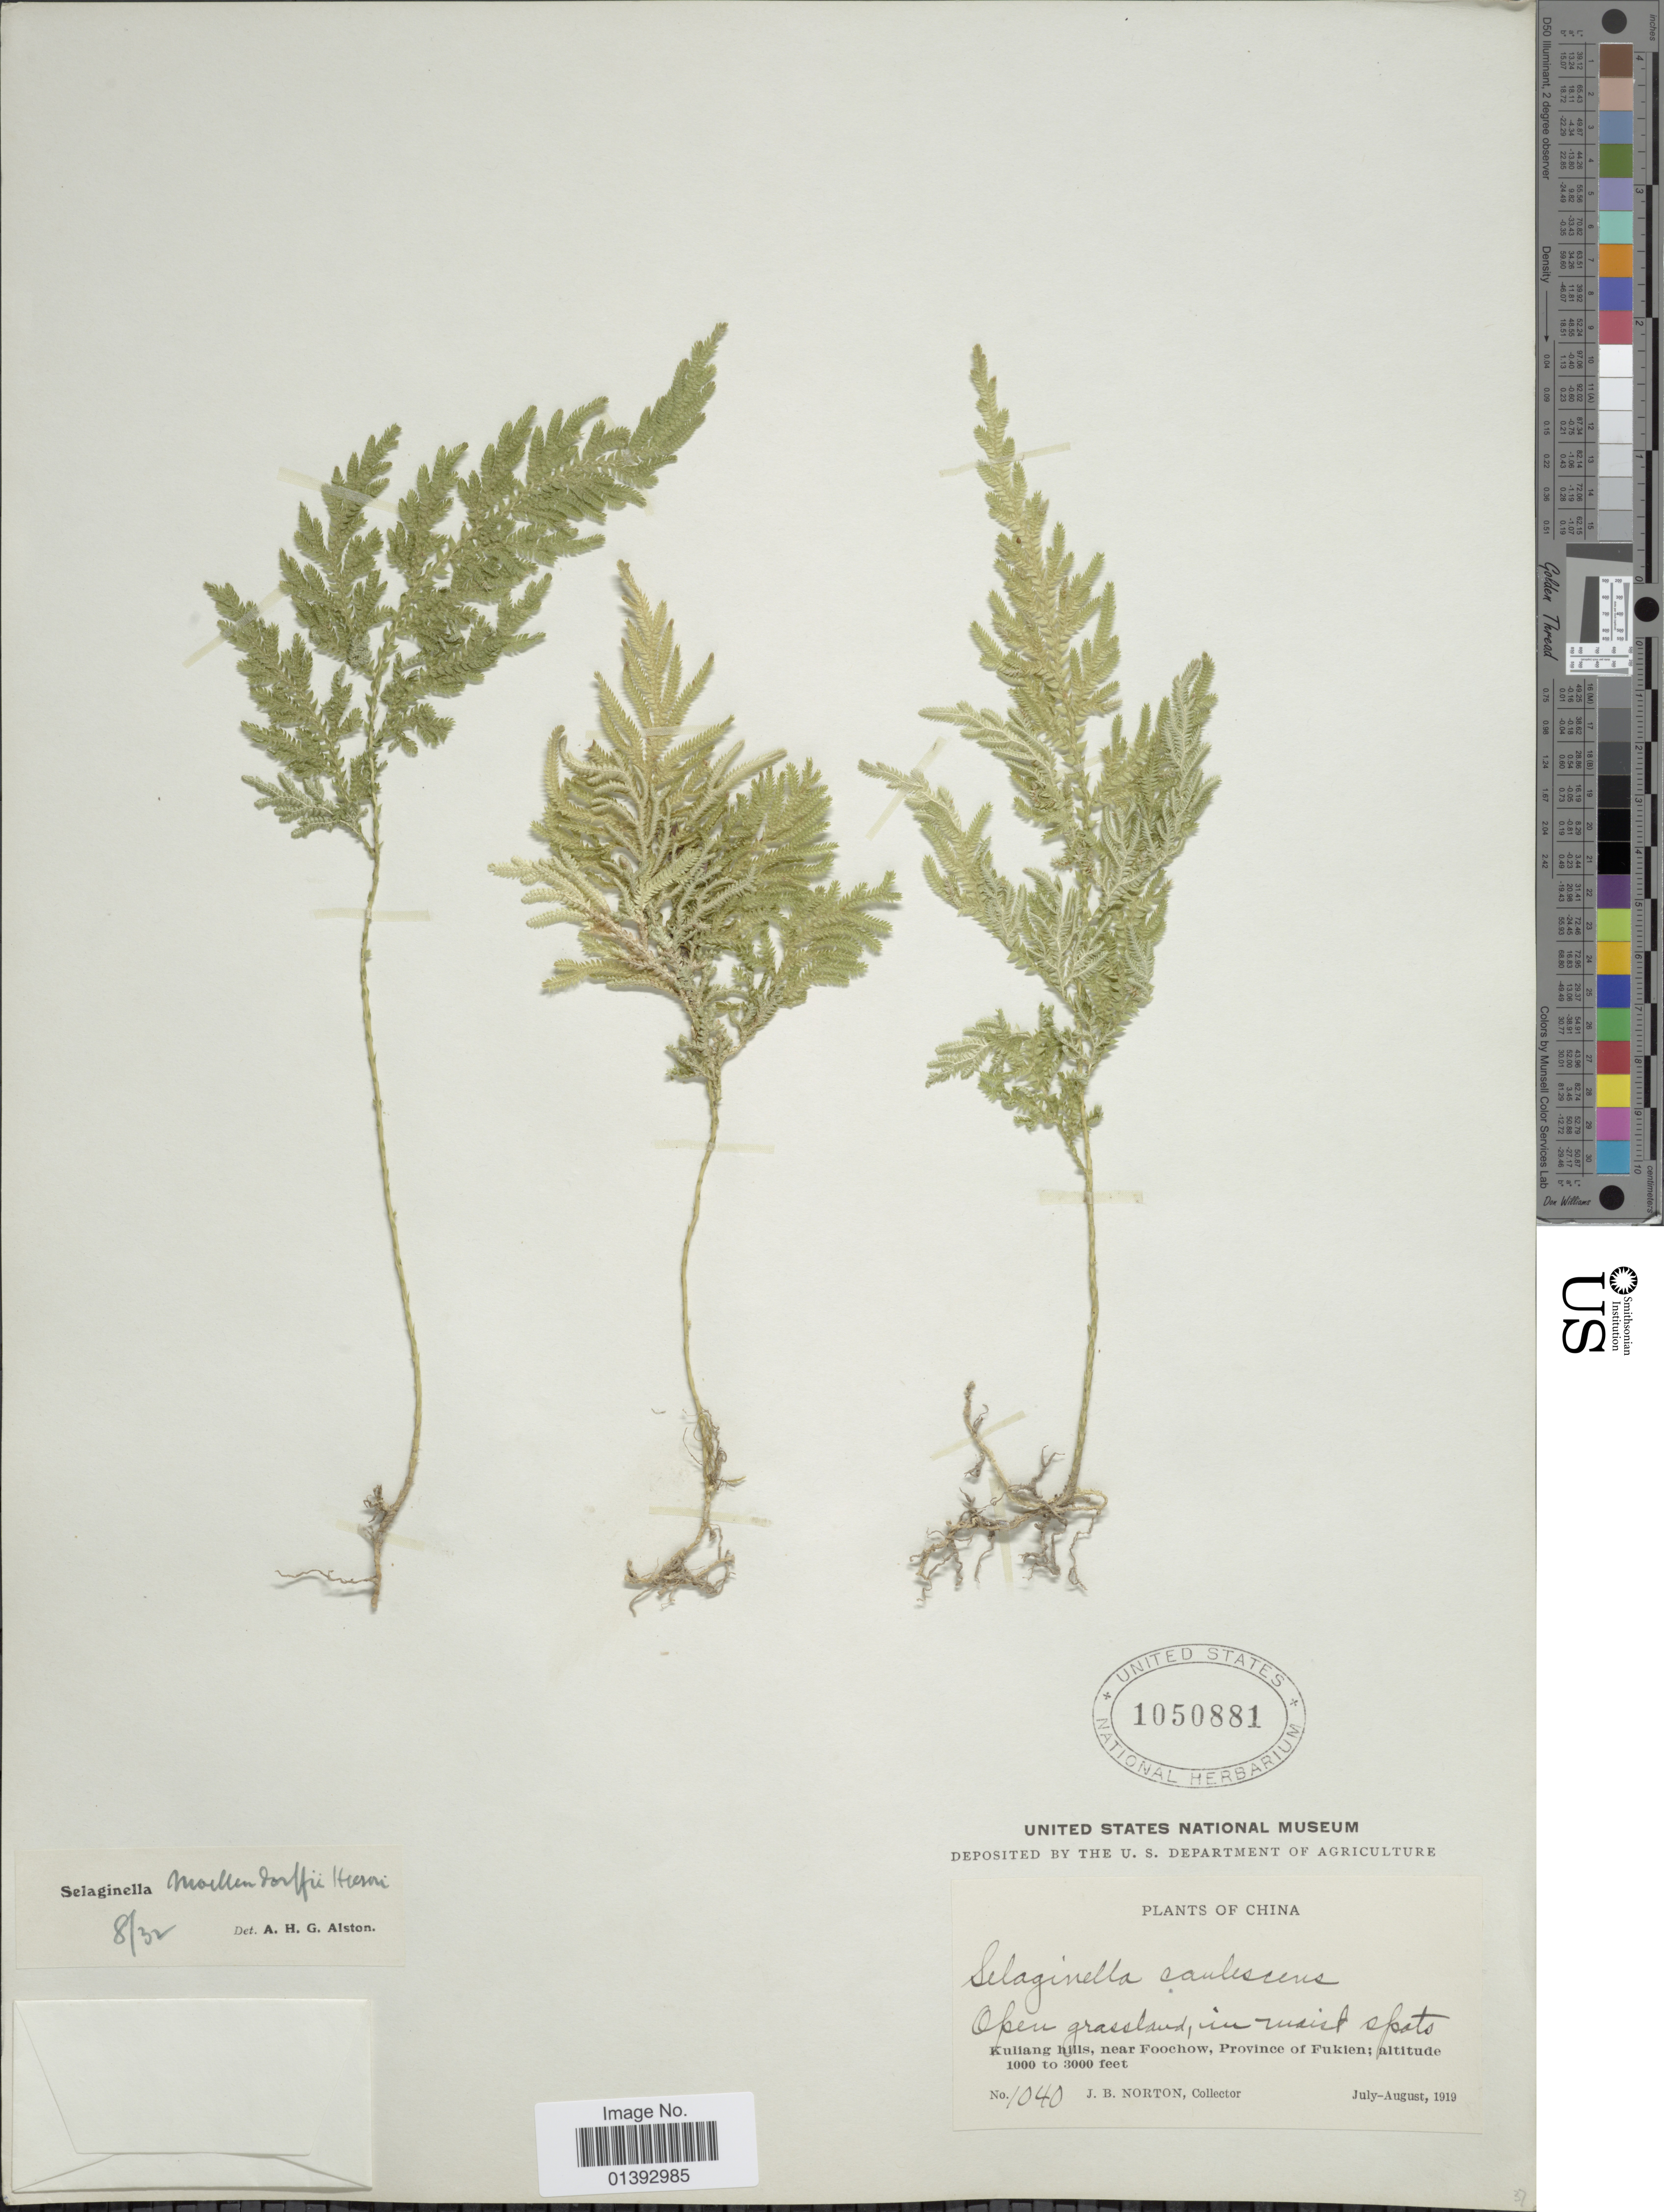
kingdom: Plantae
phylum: Tracheophyta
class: Lycopodiopsida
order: Selaginellales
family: Selaginellaceae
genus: Selaginella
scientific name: Selaginella moellendorffii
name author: Hieron.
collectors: J. B. Norton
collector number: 1040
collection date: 1919-07/1919-08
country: China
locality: Kuliang hills, near Foochow, province of Fukien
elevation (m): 305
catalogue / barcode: US 1050881